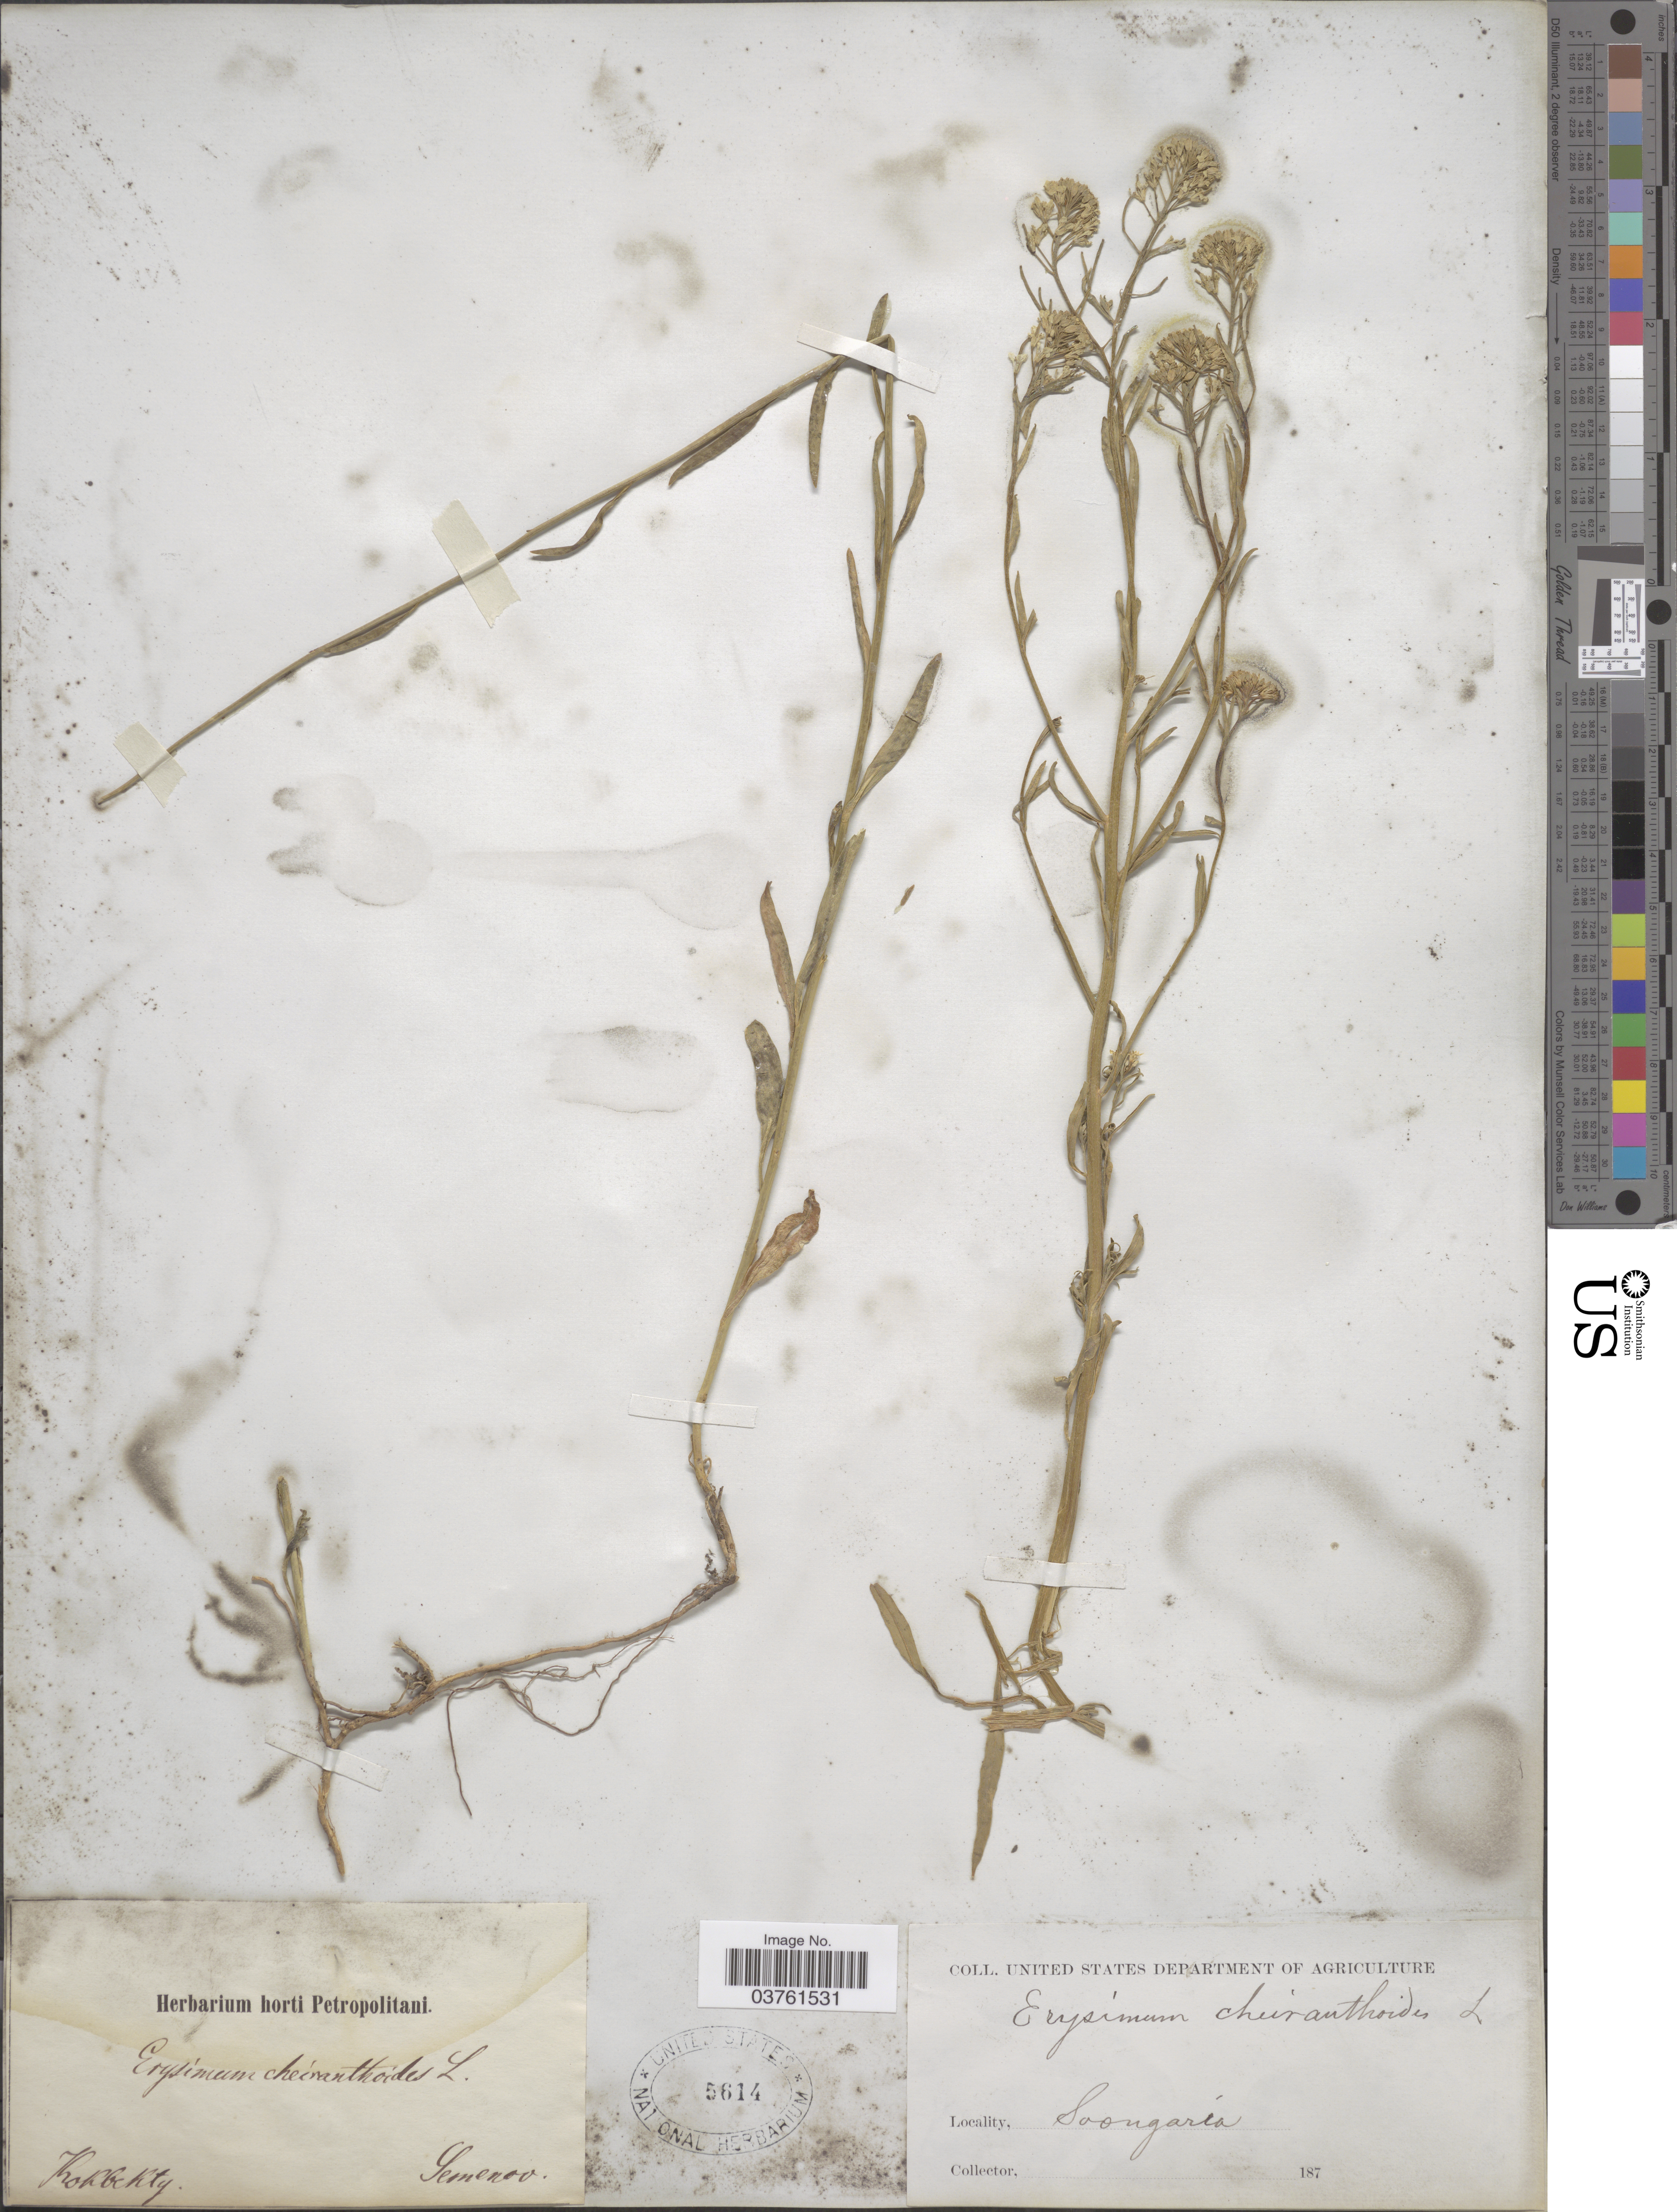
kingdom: Plantae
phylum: Tracheophyta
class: Magnoliopsida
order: Brassicales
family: Brassicaceae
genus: Erysimum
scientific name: Erysimum cheiranthoides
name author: L.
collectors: -- Semenov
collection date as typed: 187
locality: Thohbekty [interpreted]. Soongaria.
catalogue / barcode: US 5614